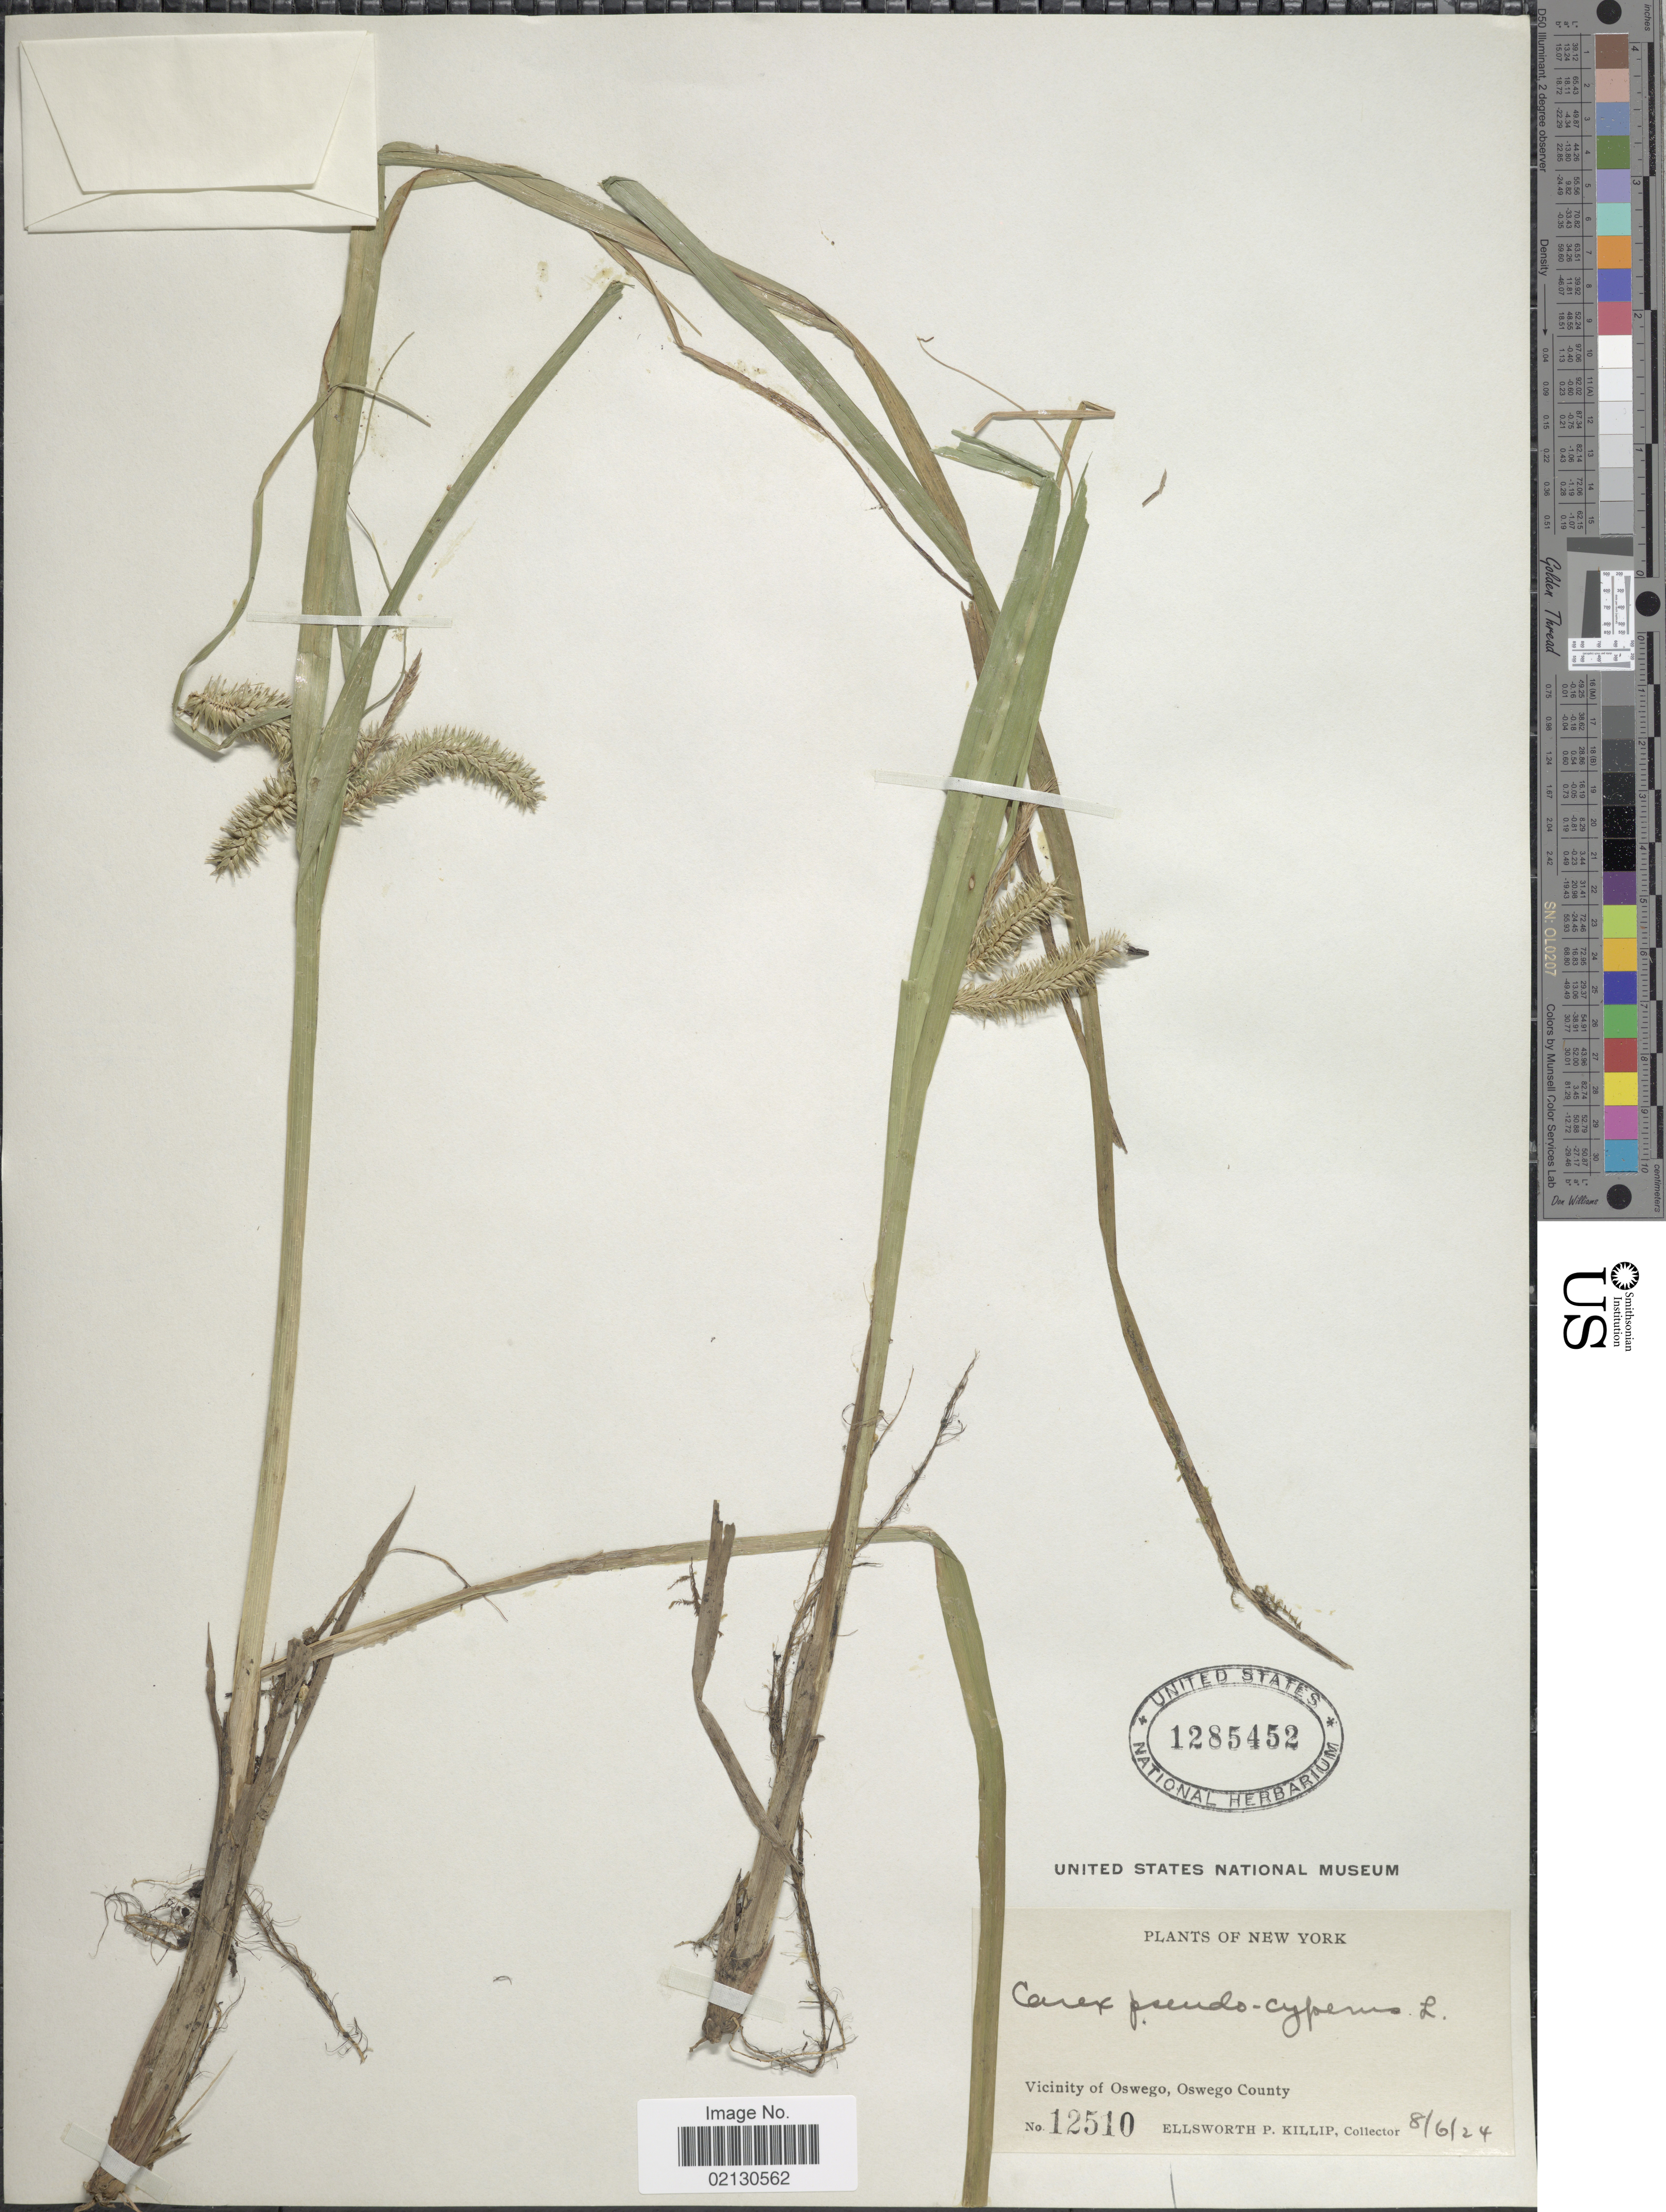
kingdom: Plantae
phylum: Tracheophyta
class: Liliopsida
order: Poales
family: Cyperaceae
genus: Carex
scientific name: Carex pseudocyperus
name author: L.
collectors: E. P. Killip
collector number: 12510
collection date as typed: Transcribed d/m/y: 6/8/24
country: United States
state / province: New York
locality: Vicinity of Oswego, Oswego County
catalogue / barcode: US 1285452